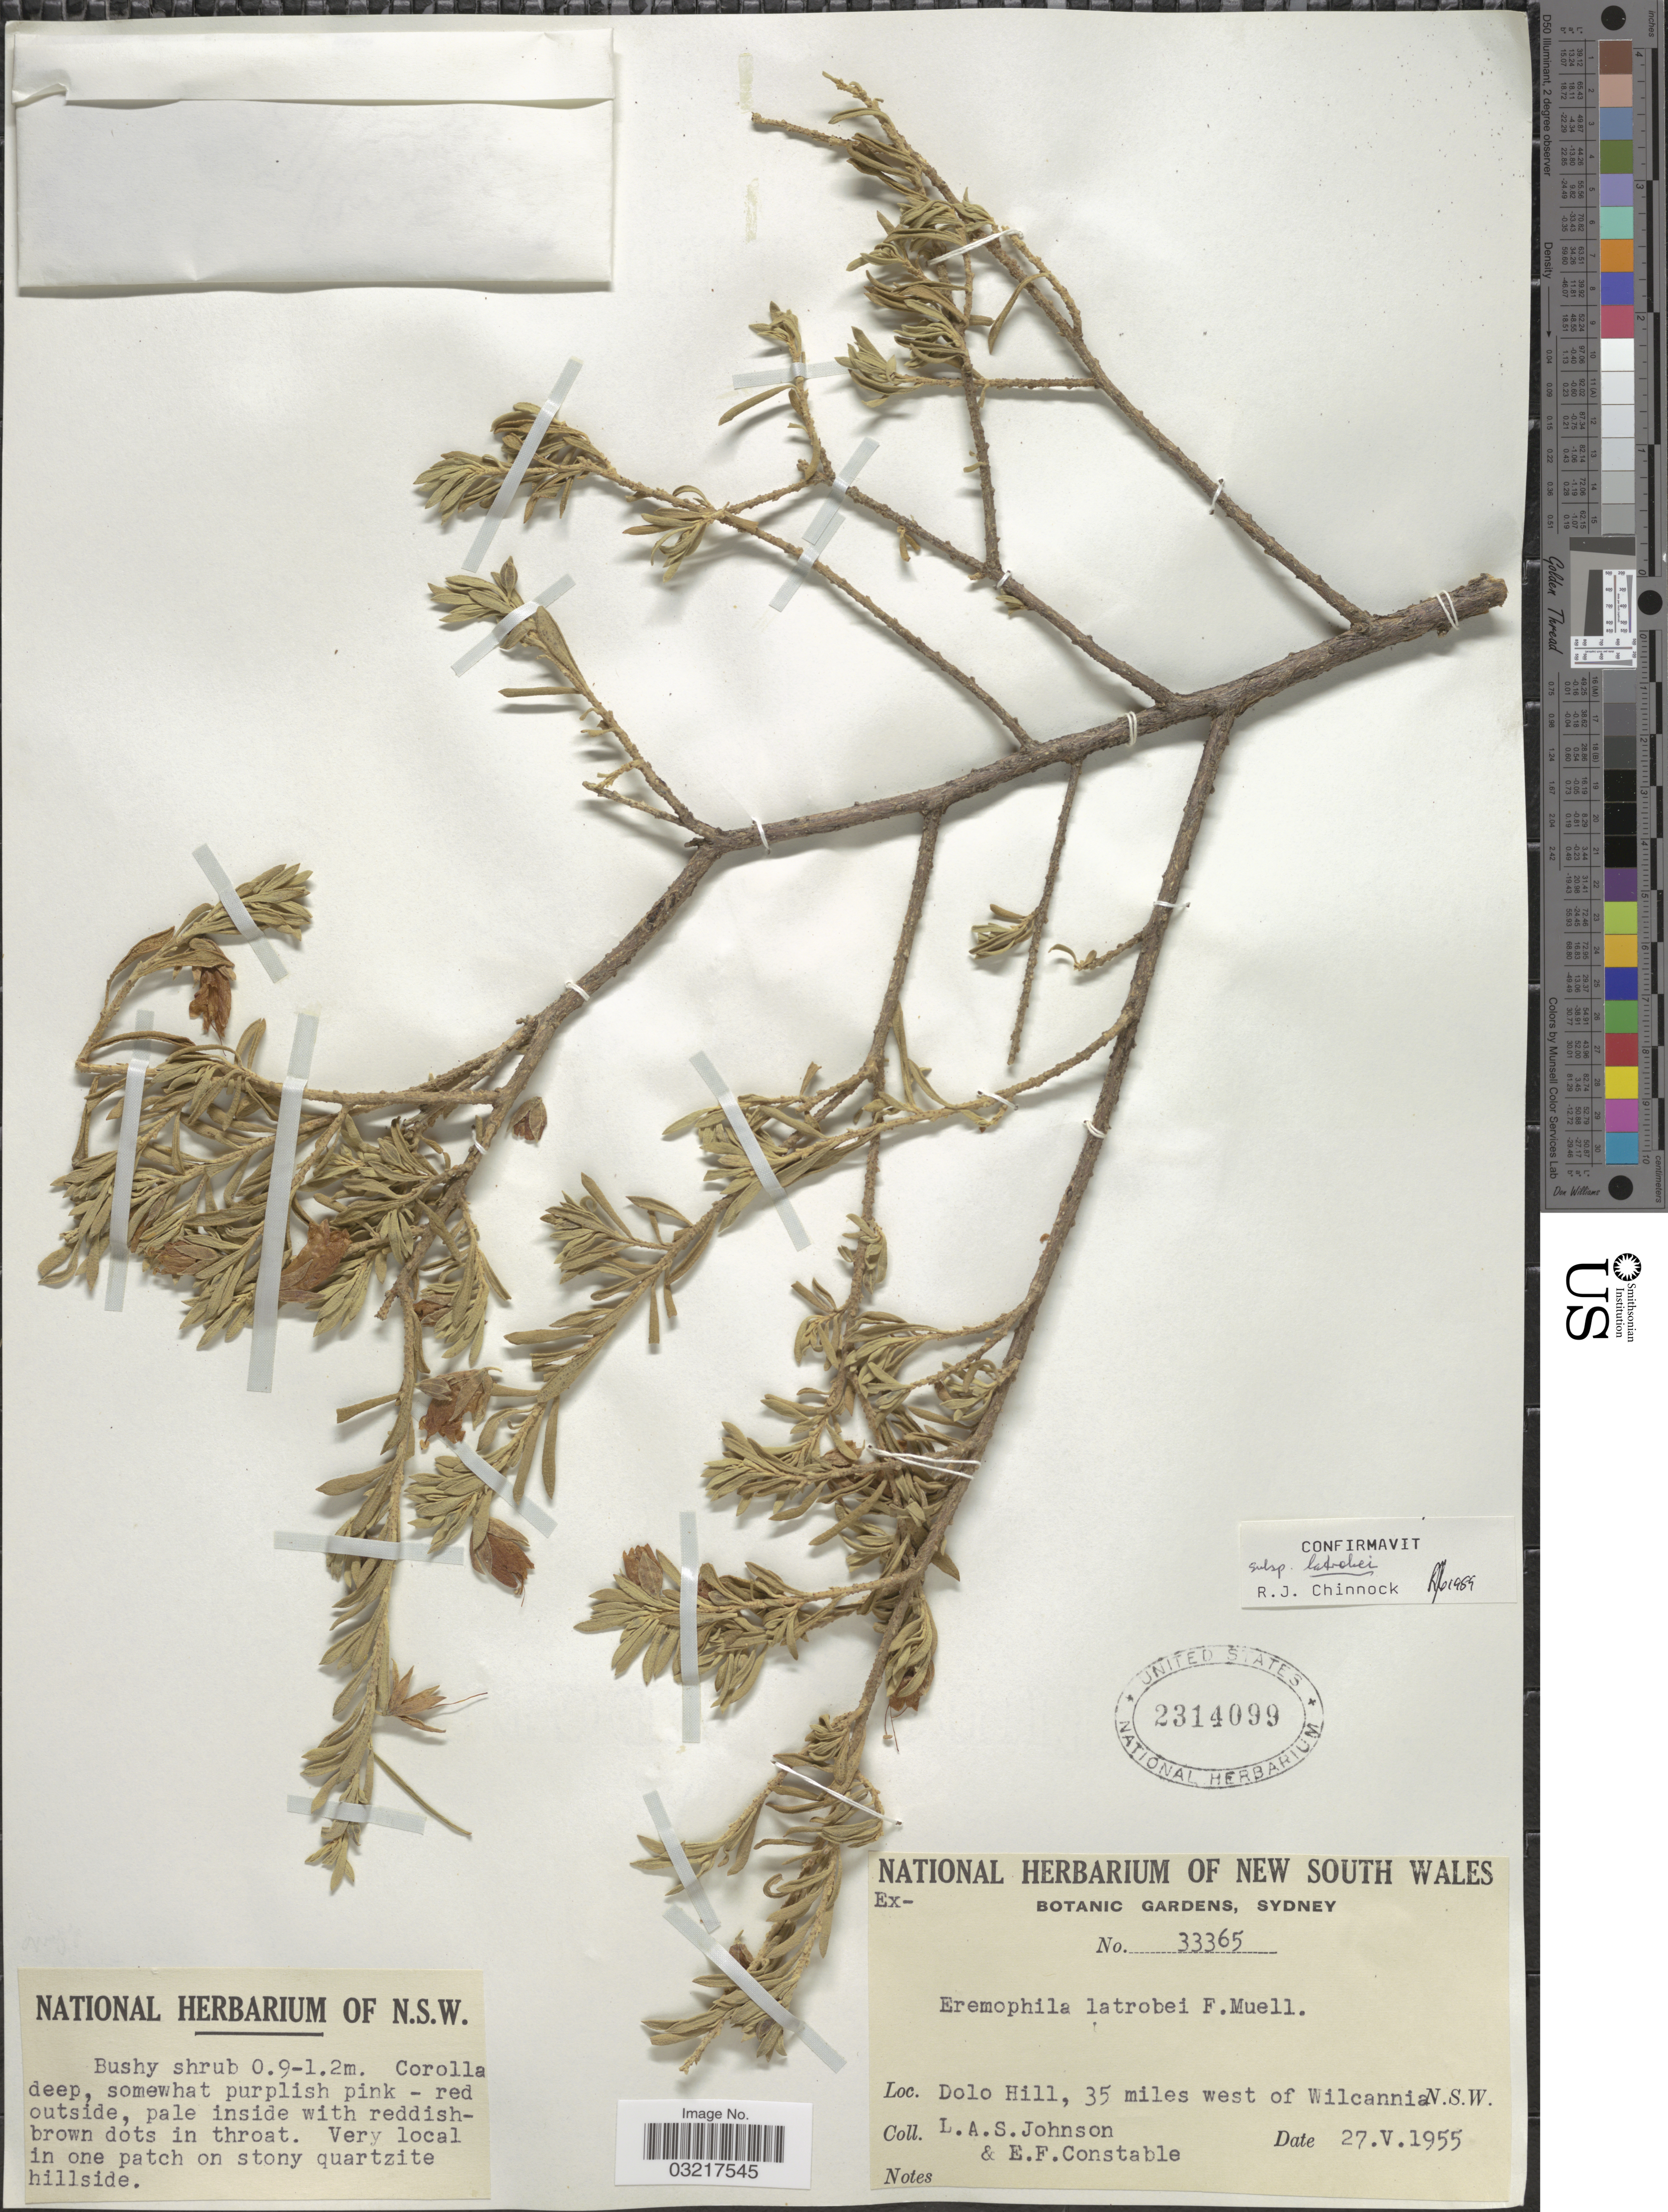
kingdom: Plantae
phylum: Tracheophyta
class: Magnoliopsida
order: Lamiales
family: Scrophulariaceae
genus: Eremophila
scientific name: Eremophila latrobei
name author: F. Muell.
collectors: L. A. S. Johnson & E. F. Constable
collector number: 33365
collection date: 1955-05-27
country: Australia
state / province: New South Wales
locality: Dolo Hill, 35 miles west of Wilcannia N.S.W.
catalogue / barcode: US 2314099